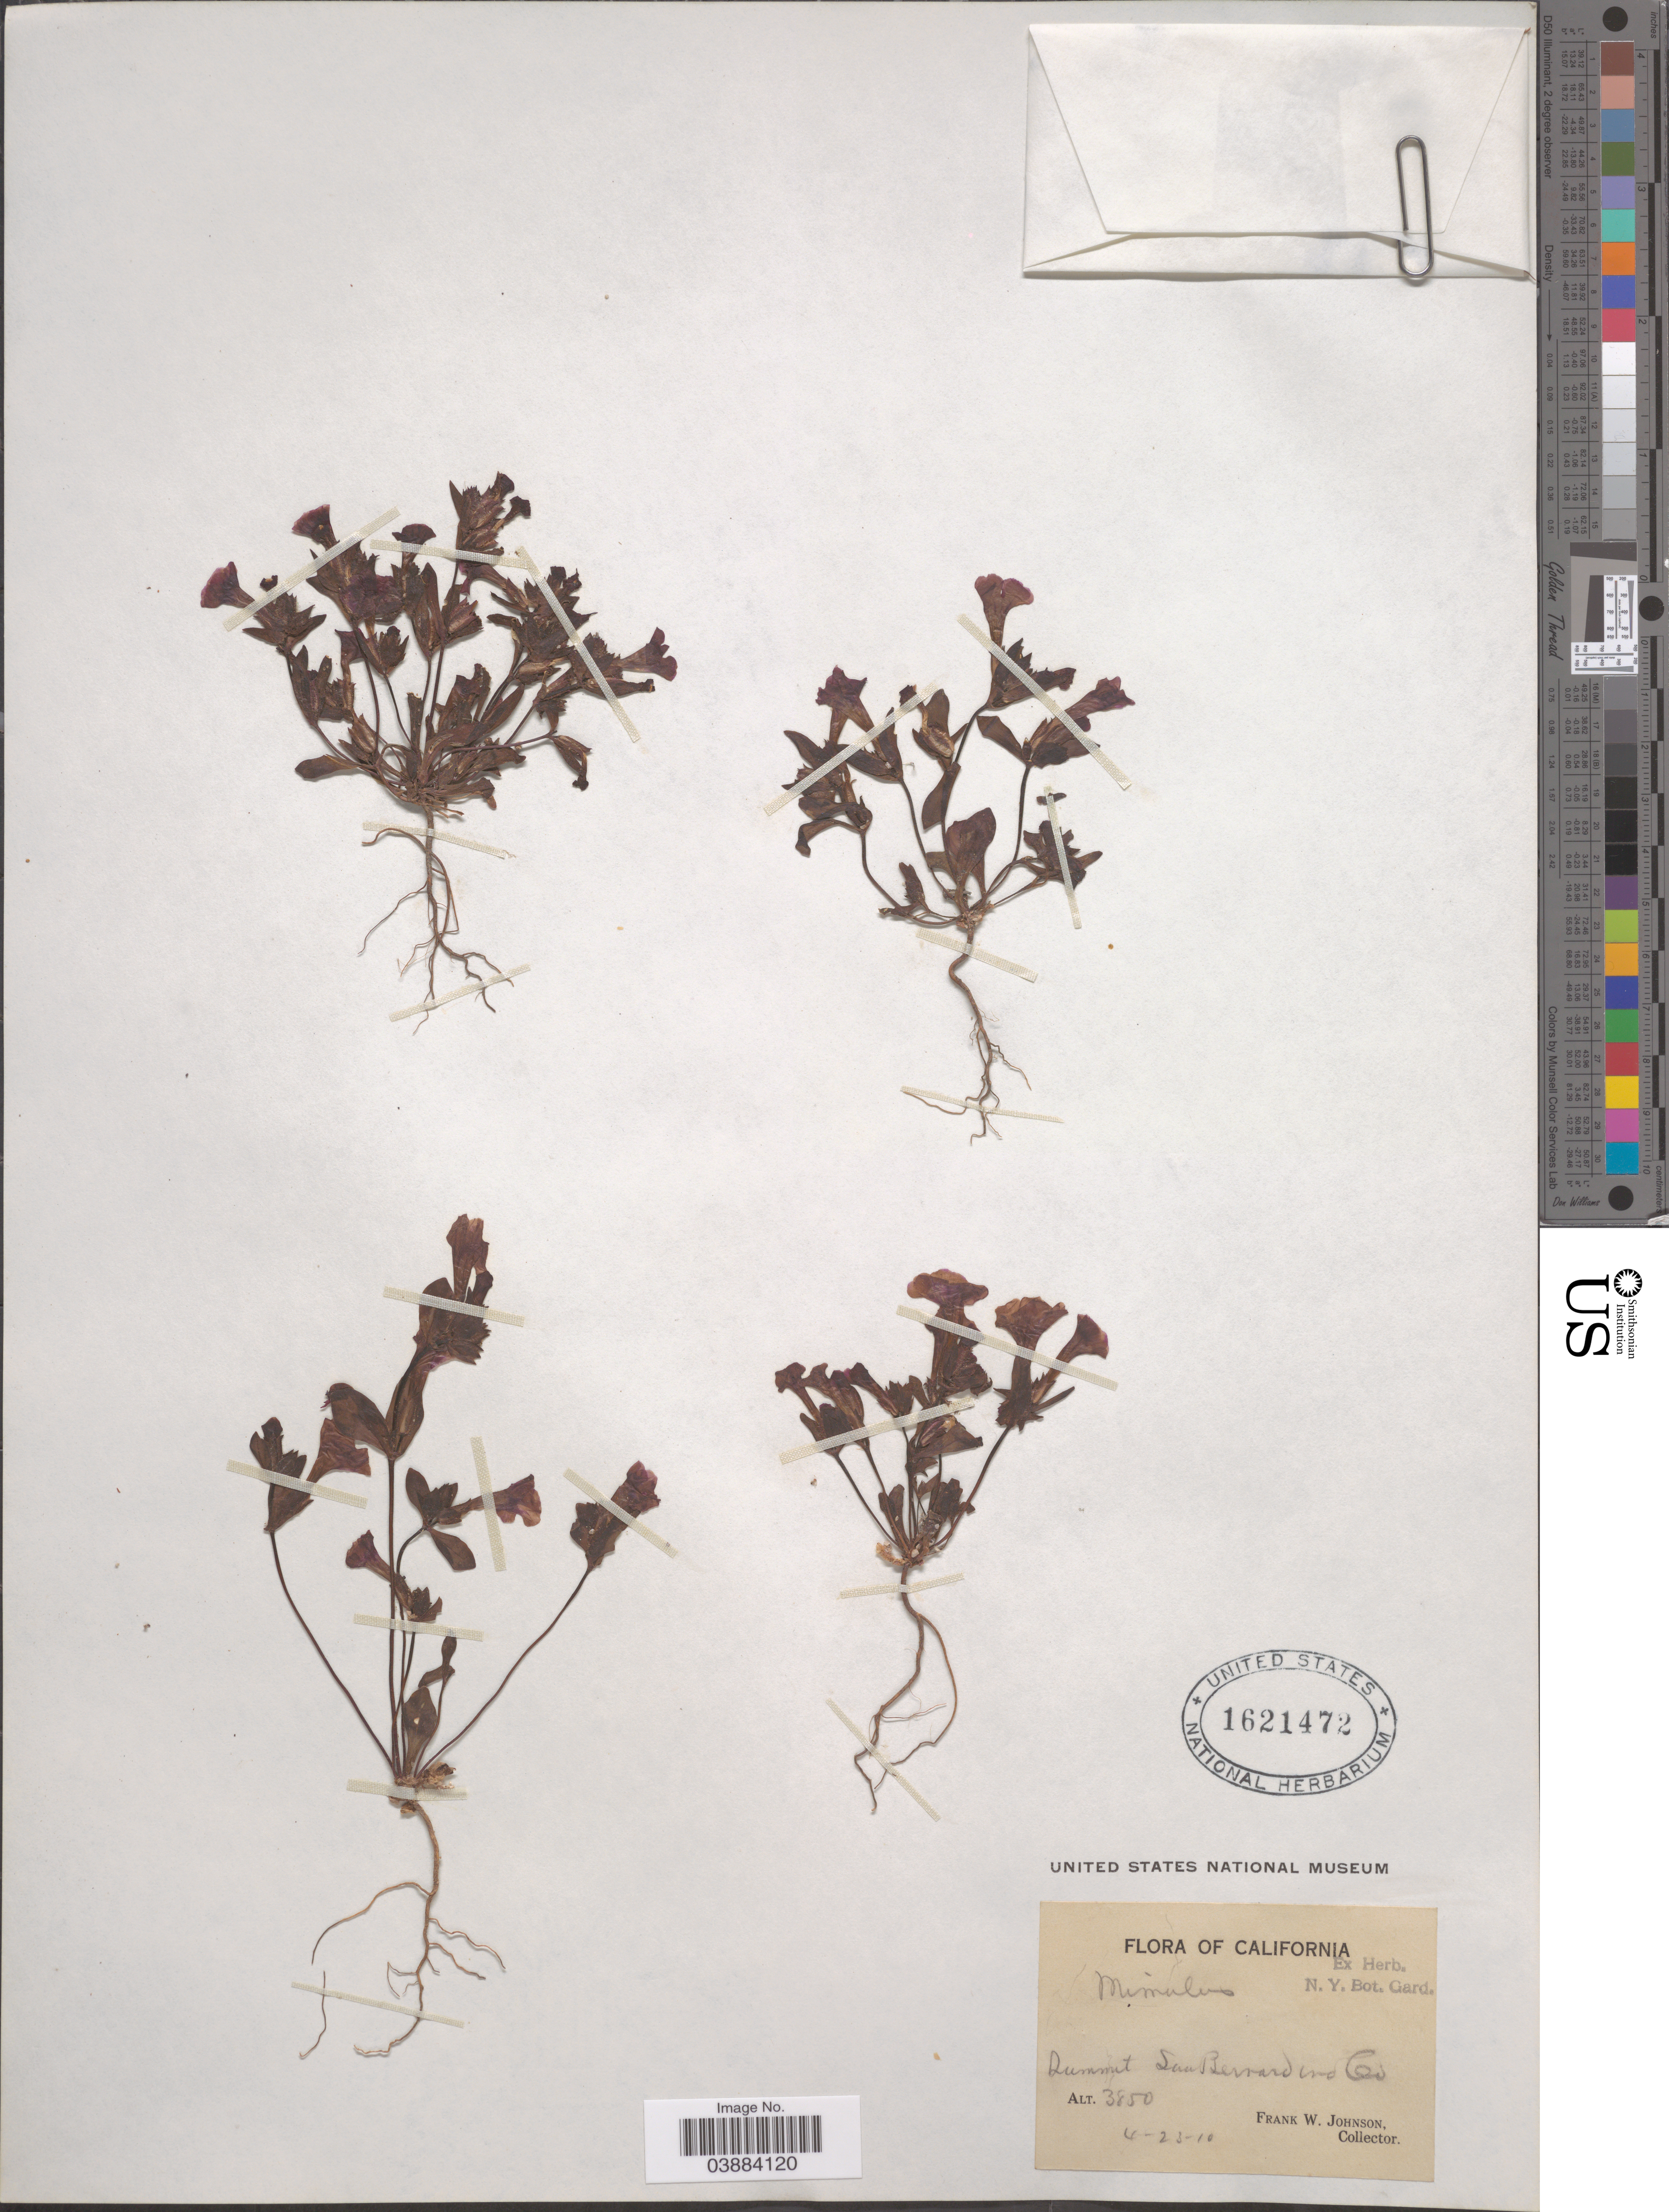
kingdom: Plantae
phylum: Tracheophyta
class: Magnoliopsida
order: Lamiales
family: Phrymaceae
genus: Eunanus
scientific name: Eunanus sp.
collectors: F. W. Johnson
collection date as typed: Transcribed d/m/y: 25/4/10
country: United States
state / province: California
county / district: San Bernardino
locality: Summit San Bernardino Co.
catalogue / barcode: US 1621472